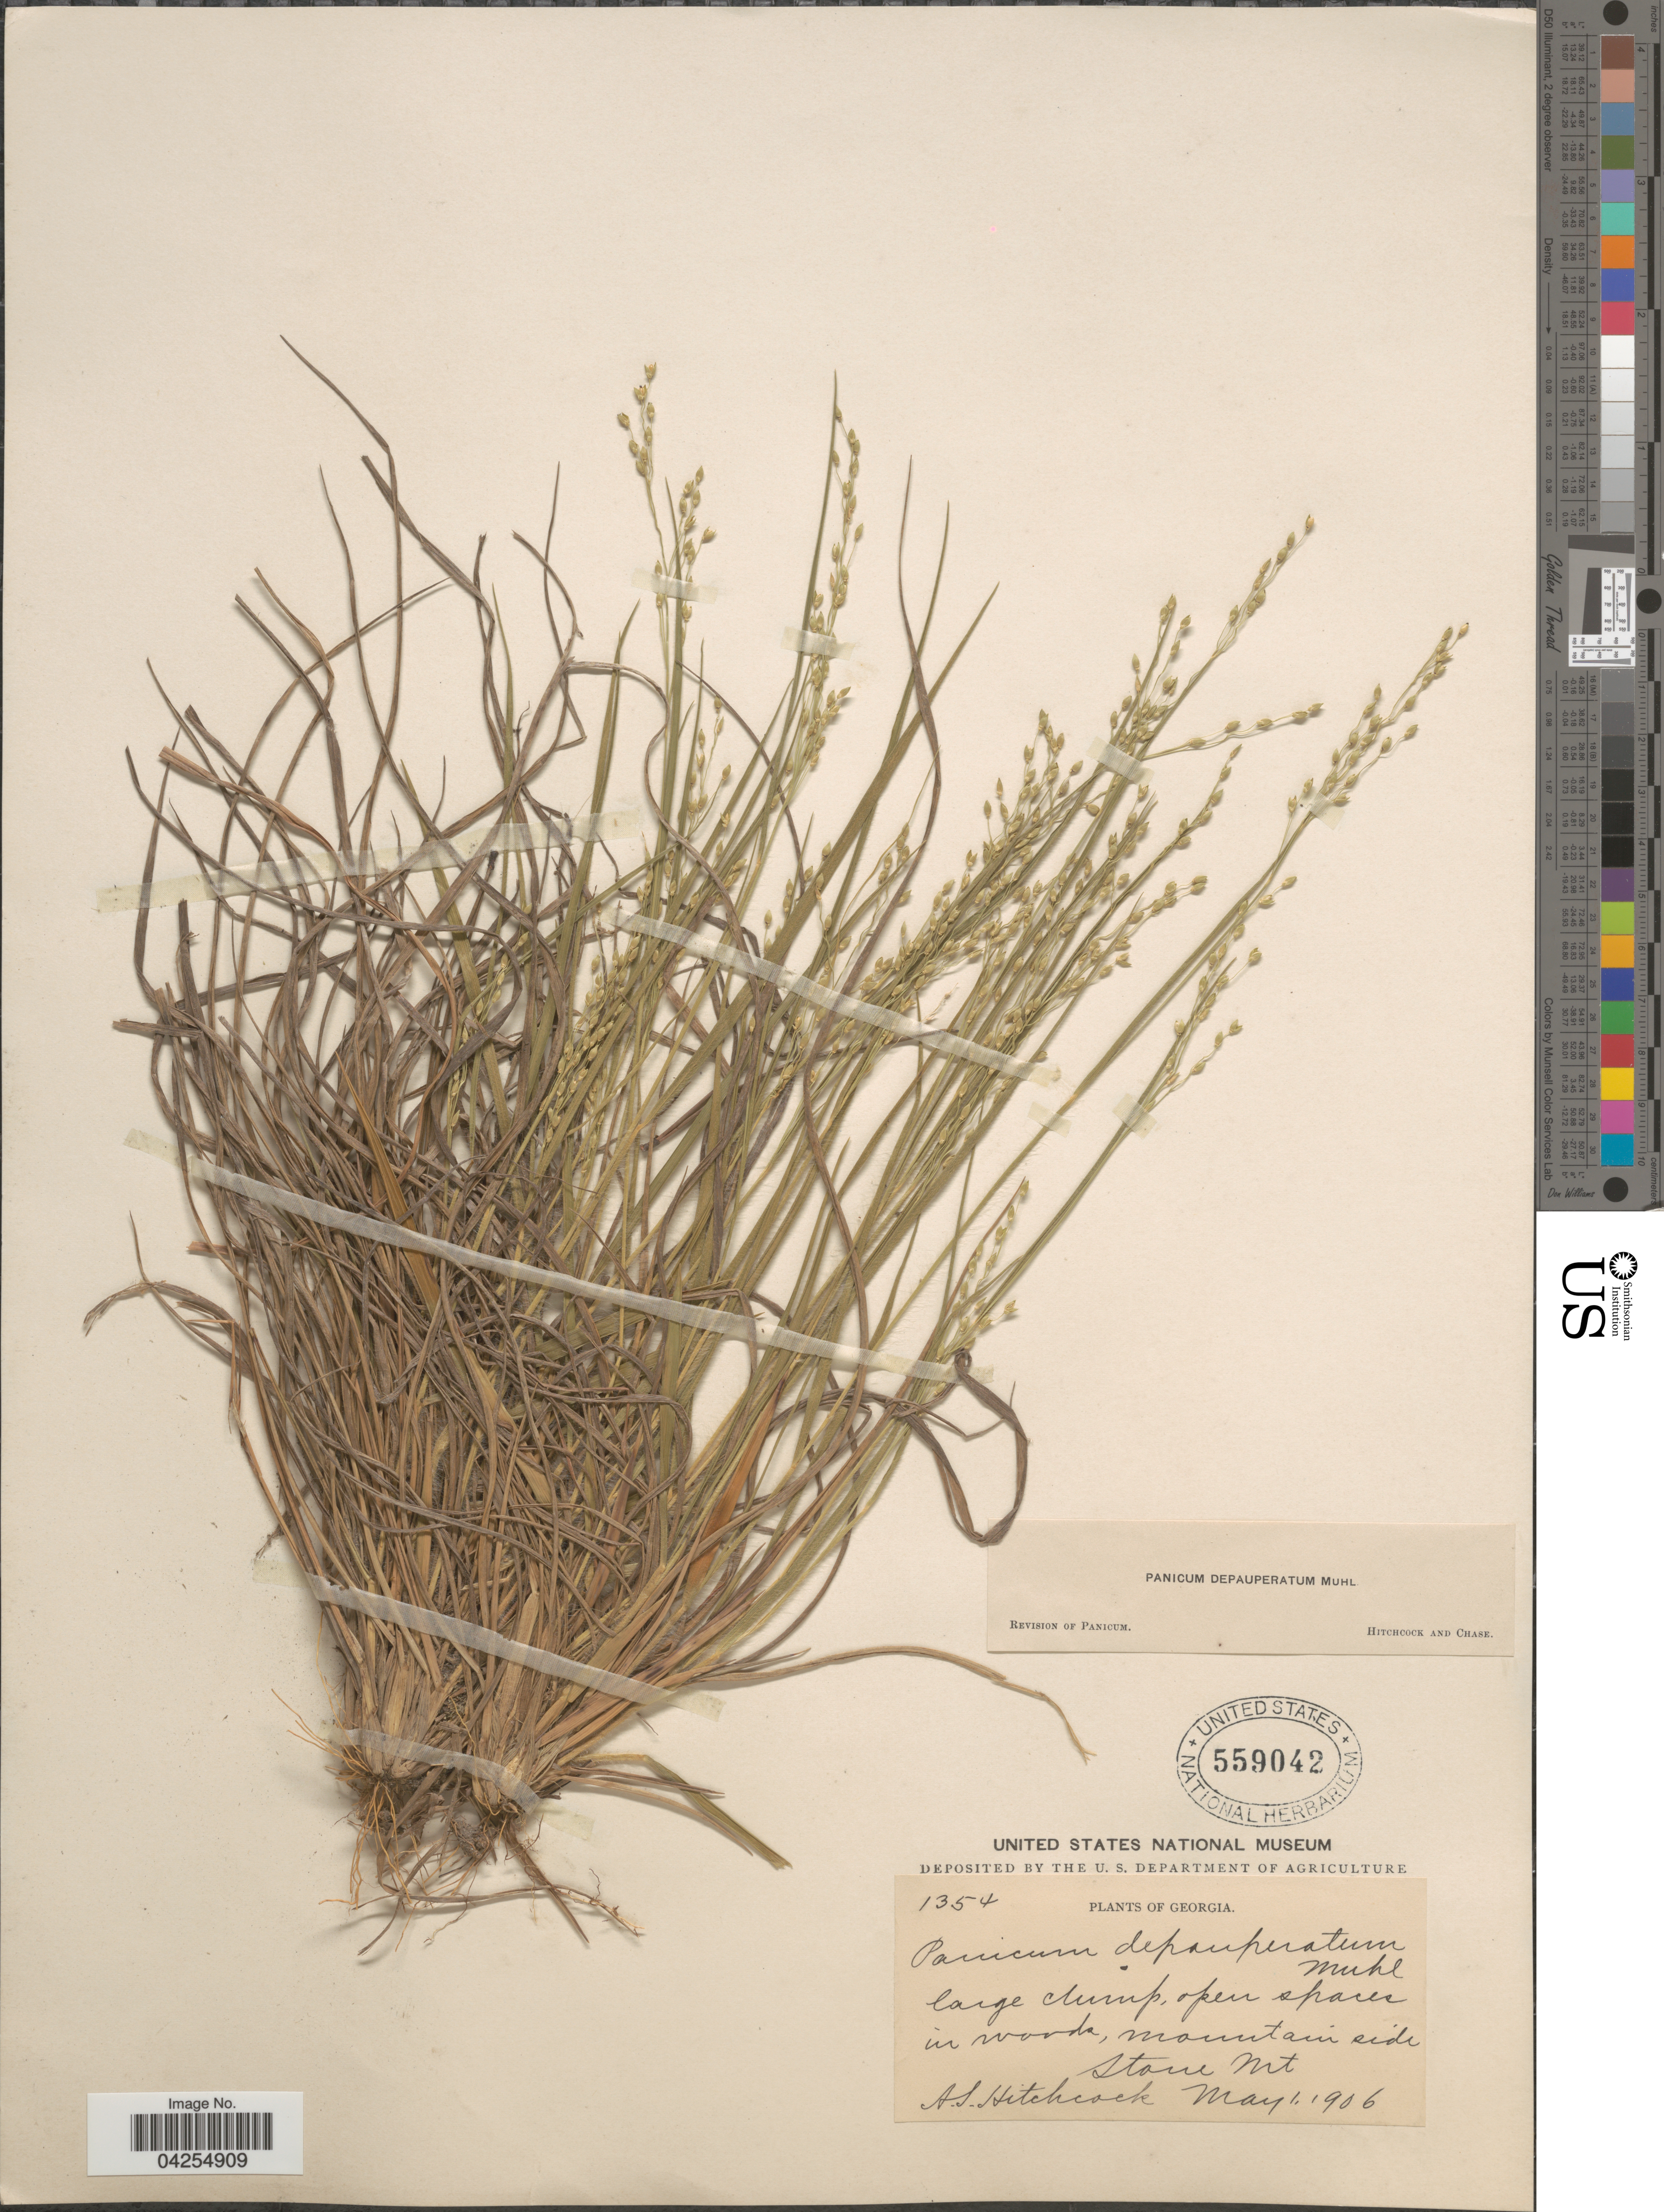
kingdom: Plantae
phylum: Tracheophyta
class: Liliopsida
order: Poales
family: Poaceae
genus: Dichanthelium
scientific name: Dichanthelium depauperatum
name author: (Muhl.) Gould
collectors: A. S. Hitchcock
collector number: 1354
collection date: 1906-05-01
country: United States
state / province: Georgia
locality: In woods, mountain side. Stone Mt.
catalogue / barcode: US 559042